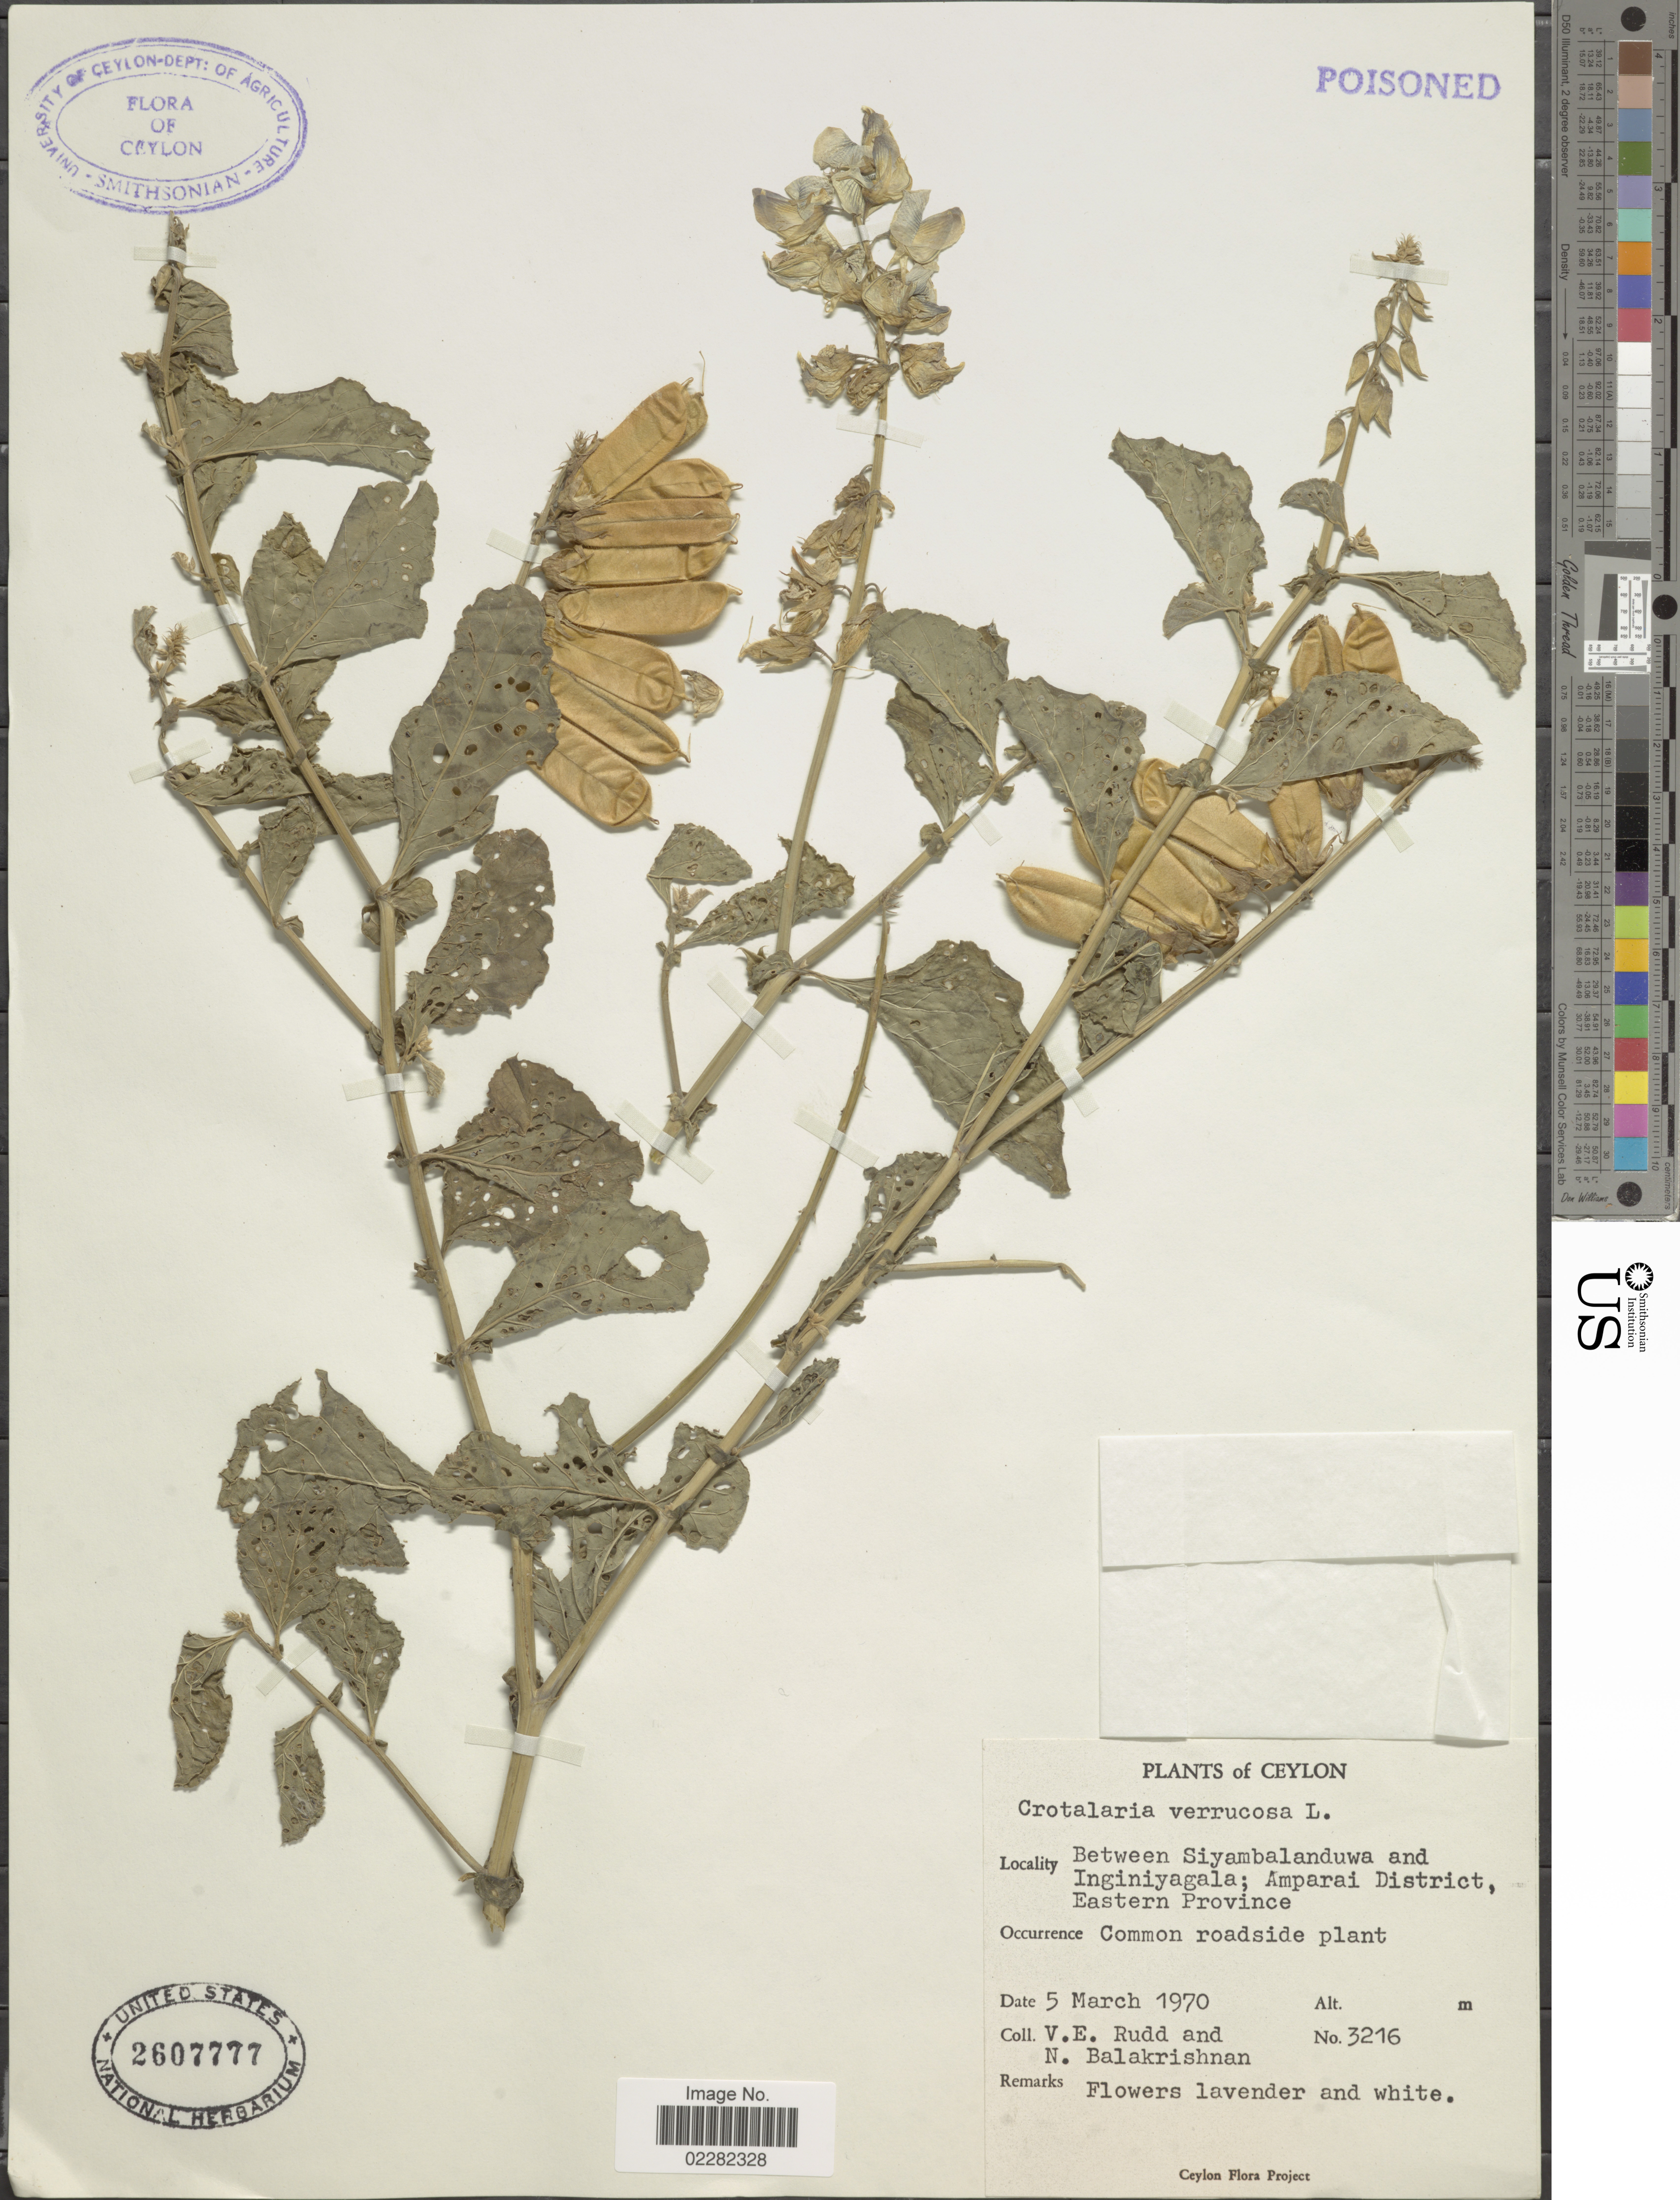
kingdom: Plantae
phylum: Tracheophyta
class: Magnoliopsida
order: Fabales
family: Fabaceae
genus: Crotalaria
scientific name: Crotalaria verrucosa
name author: L.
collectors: V. E. Rudd & N. Balakrishnan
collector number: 3216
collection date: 1970-03-05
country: Sri Lanka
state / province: Eastern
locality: Ceylon, Between Siyambalanduwa and Inginiyagala; Amparai District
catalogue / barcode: US 2607777